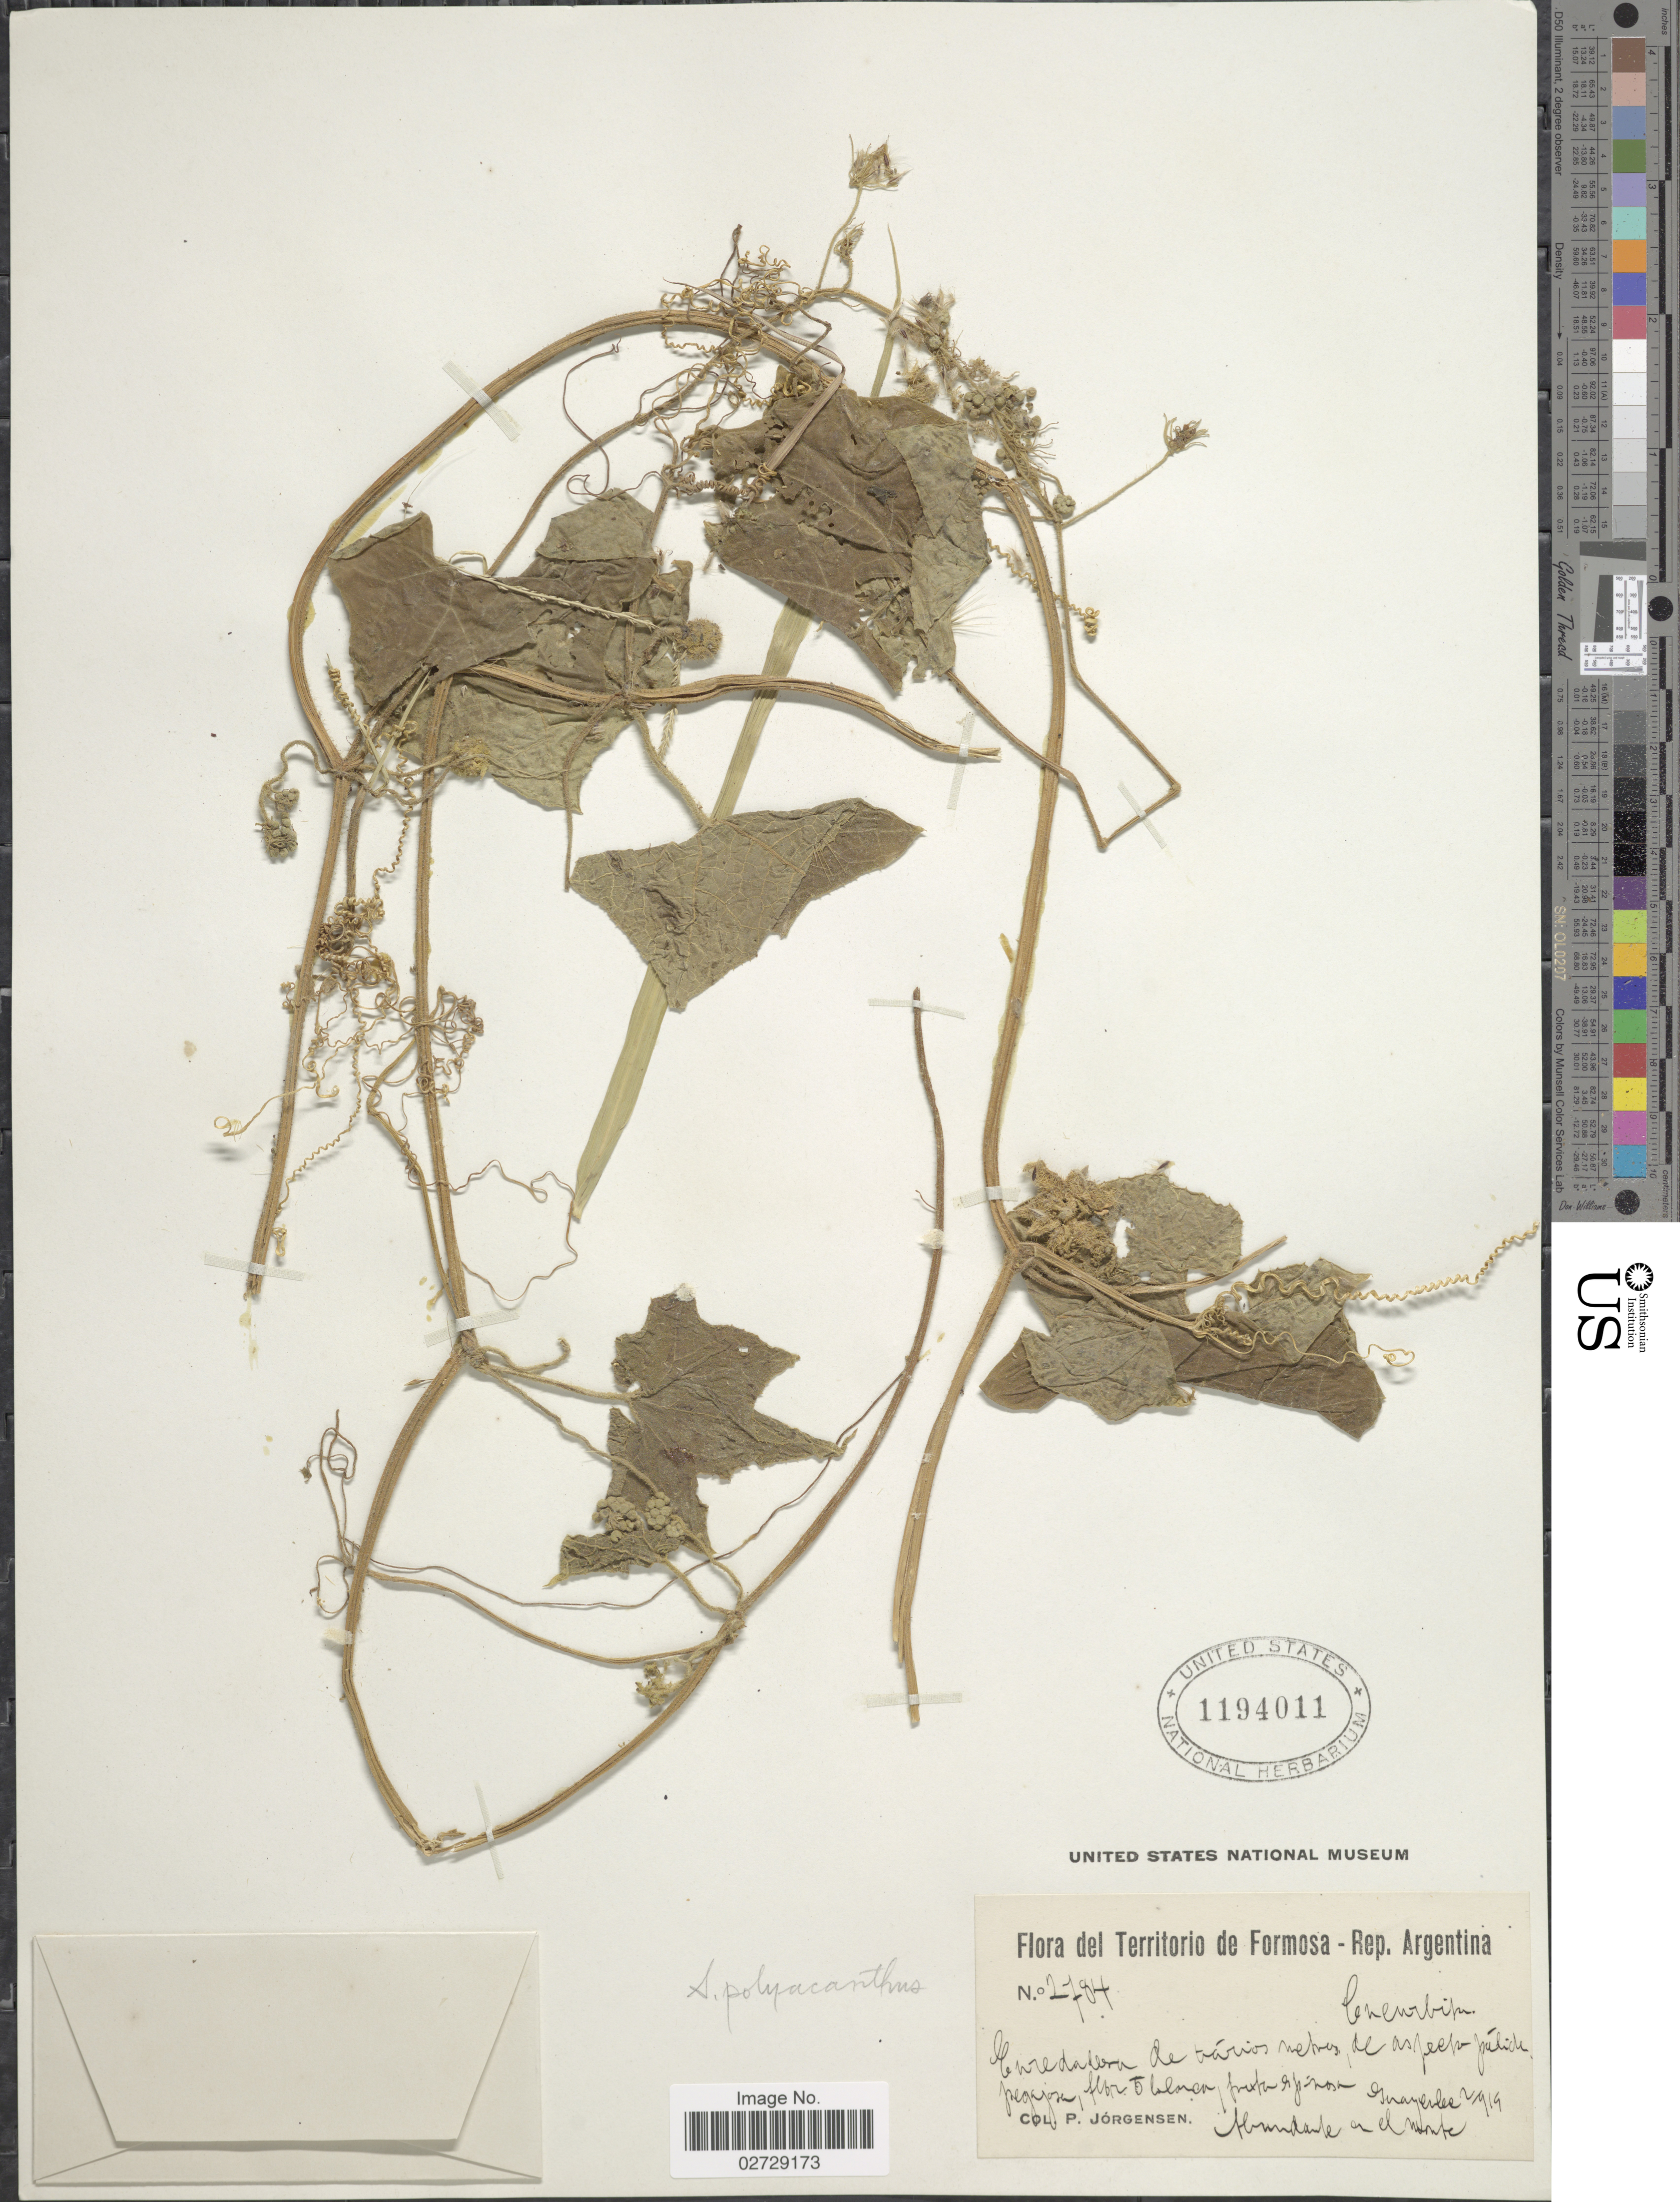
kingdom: Plantae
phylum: Tracheophyta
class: Magnoliopsida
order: Cucurbitales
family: Cucurbitaceae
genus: Sicyos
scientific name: Sicyos polyacanthos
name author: Cogn.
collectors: P. Jörgensen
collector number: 2784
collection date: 1919-02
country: Argentina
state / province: Formosa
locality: Territorio de Formosa- Rep. Argentina. Monte Guaycolec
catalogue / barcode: US 1194011